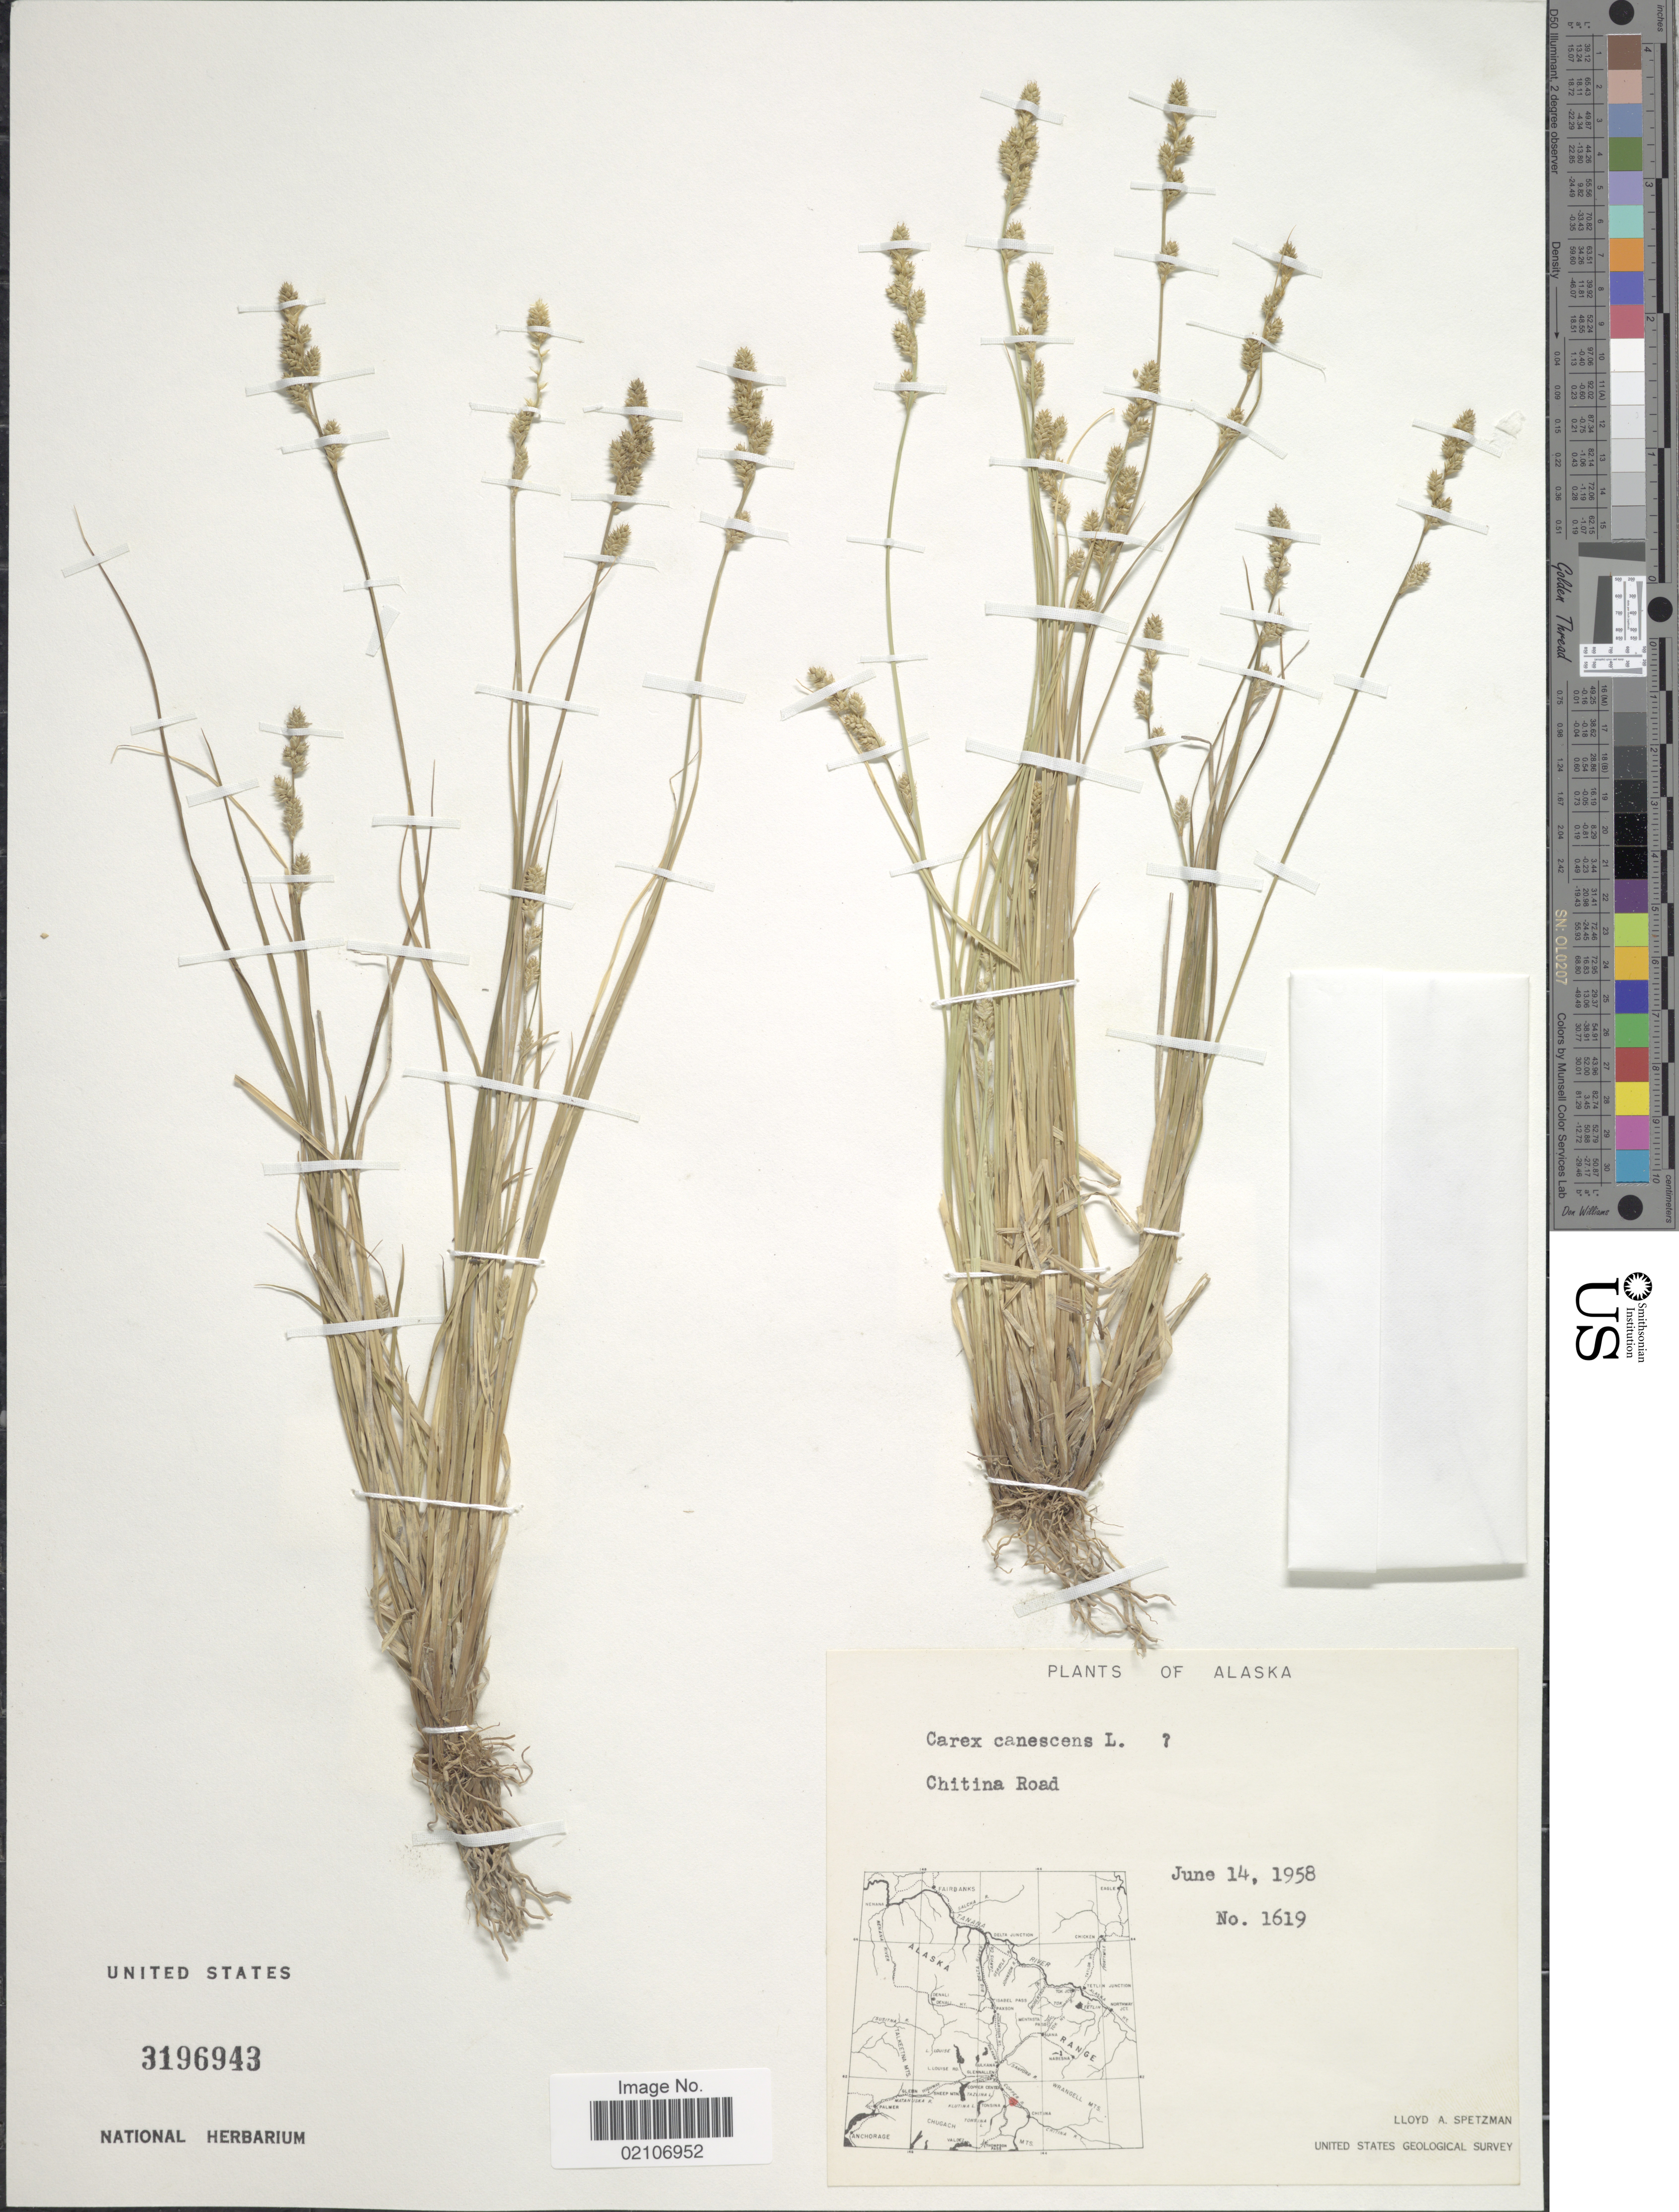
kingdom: Plantae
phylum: Tracheophyta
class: Liliopsida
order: Poales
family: Cyperaceae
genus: Carex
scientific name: Carex canescens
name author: L.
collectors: L. Spetzman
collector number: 1619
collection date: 1958-06-14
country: United States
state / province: Alaska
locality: Chitina Road.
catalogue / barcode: US 3196943